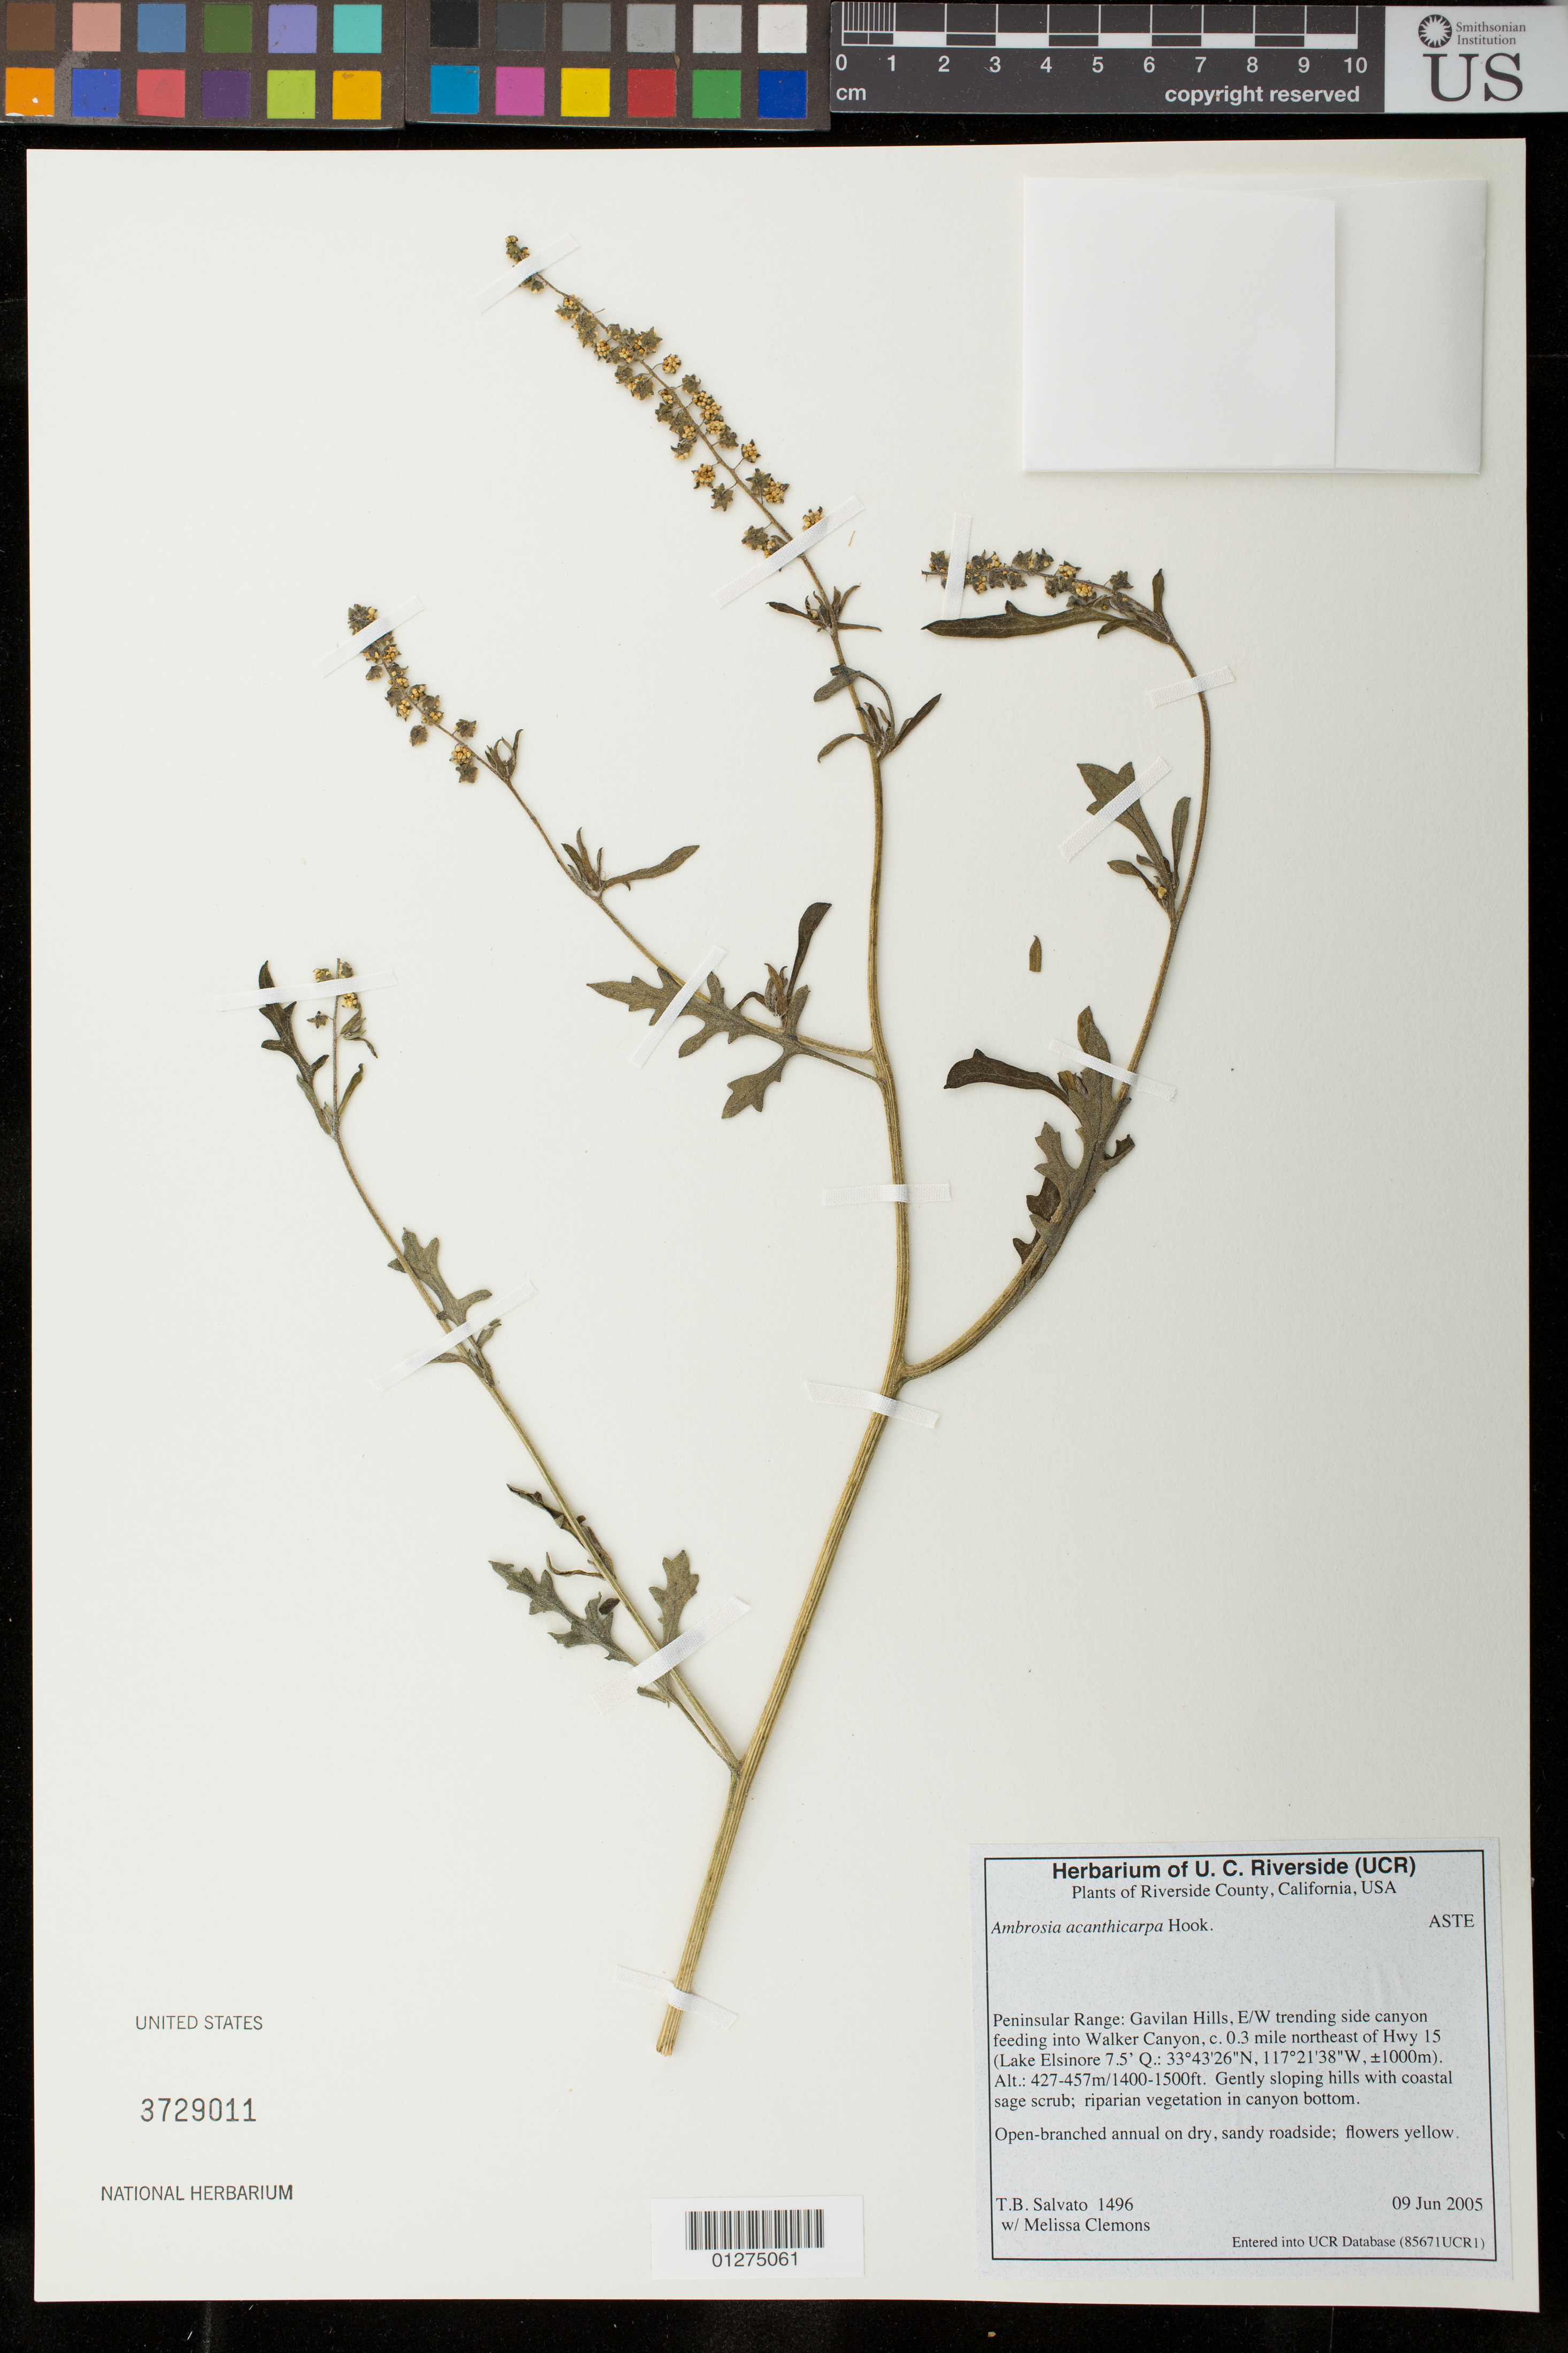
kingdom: Plantae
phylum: Tracheophyta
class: Magnoliopsida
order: Asterales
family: Asteraceae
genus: Ambrosia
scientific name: Ambrosia acanthicarpa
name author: Hook.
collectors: T. Salvato & M. Clemons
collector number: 1496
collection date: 2005-06-09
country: United States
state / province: California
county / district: Riverside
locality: Peninsular Range: Gavilan Hills, E/W trending side canyon feeding into Walker Canyon, c. 0.3 mile northeast of Hwy 15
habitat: gently sloping hills with coastal sage scrub; riparian vegetation in canyon bottom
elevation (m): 427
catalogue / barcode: US 3729011